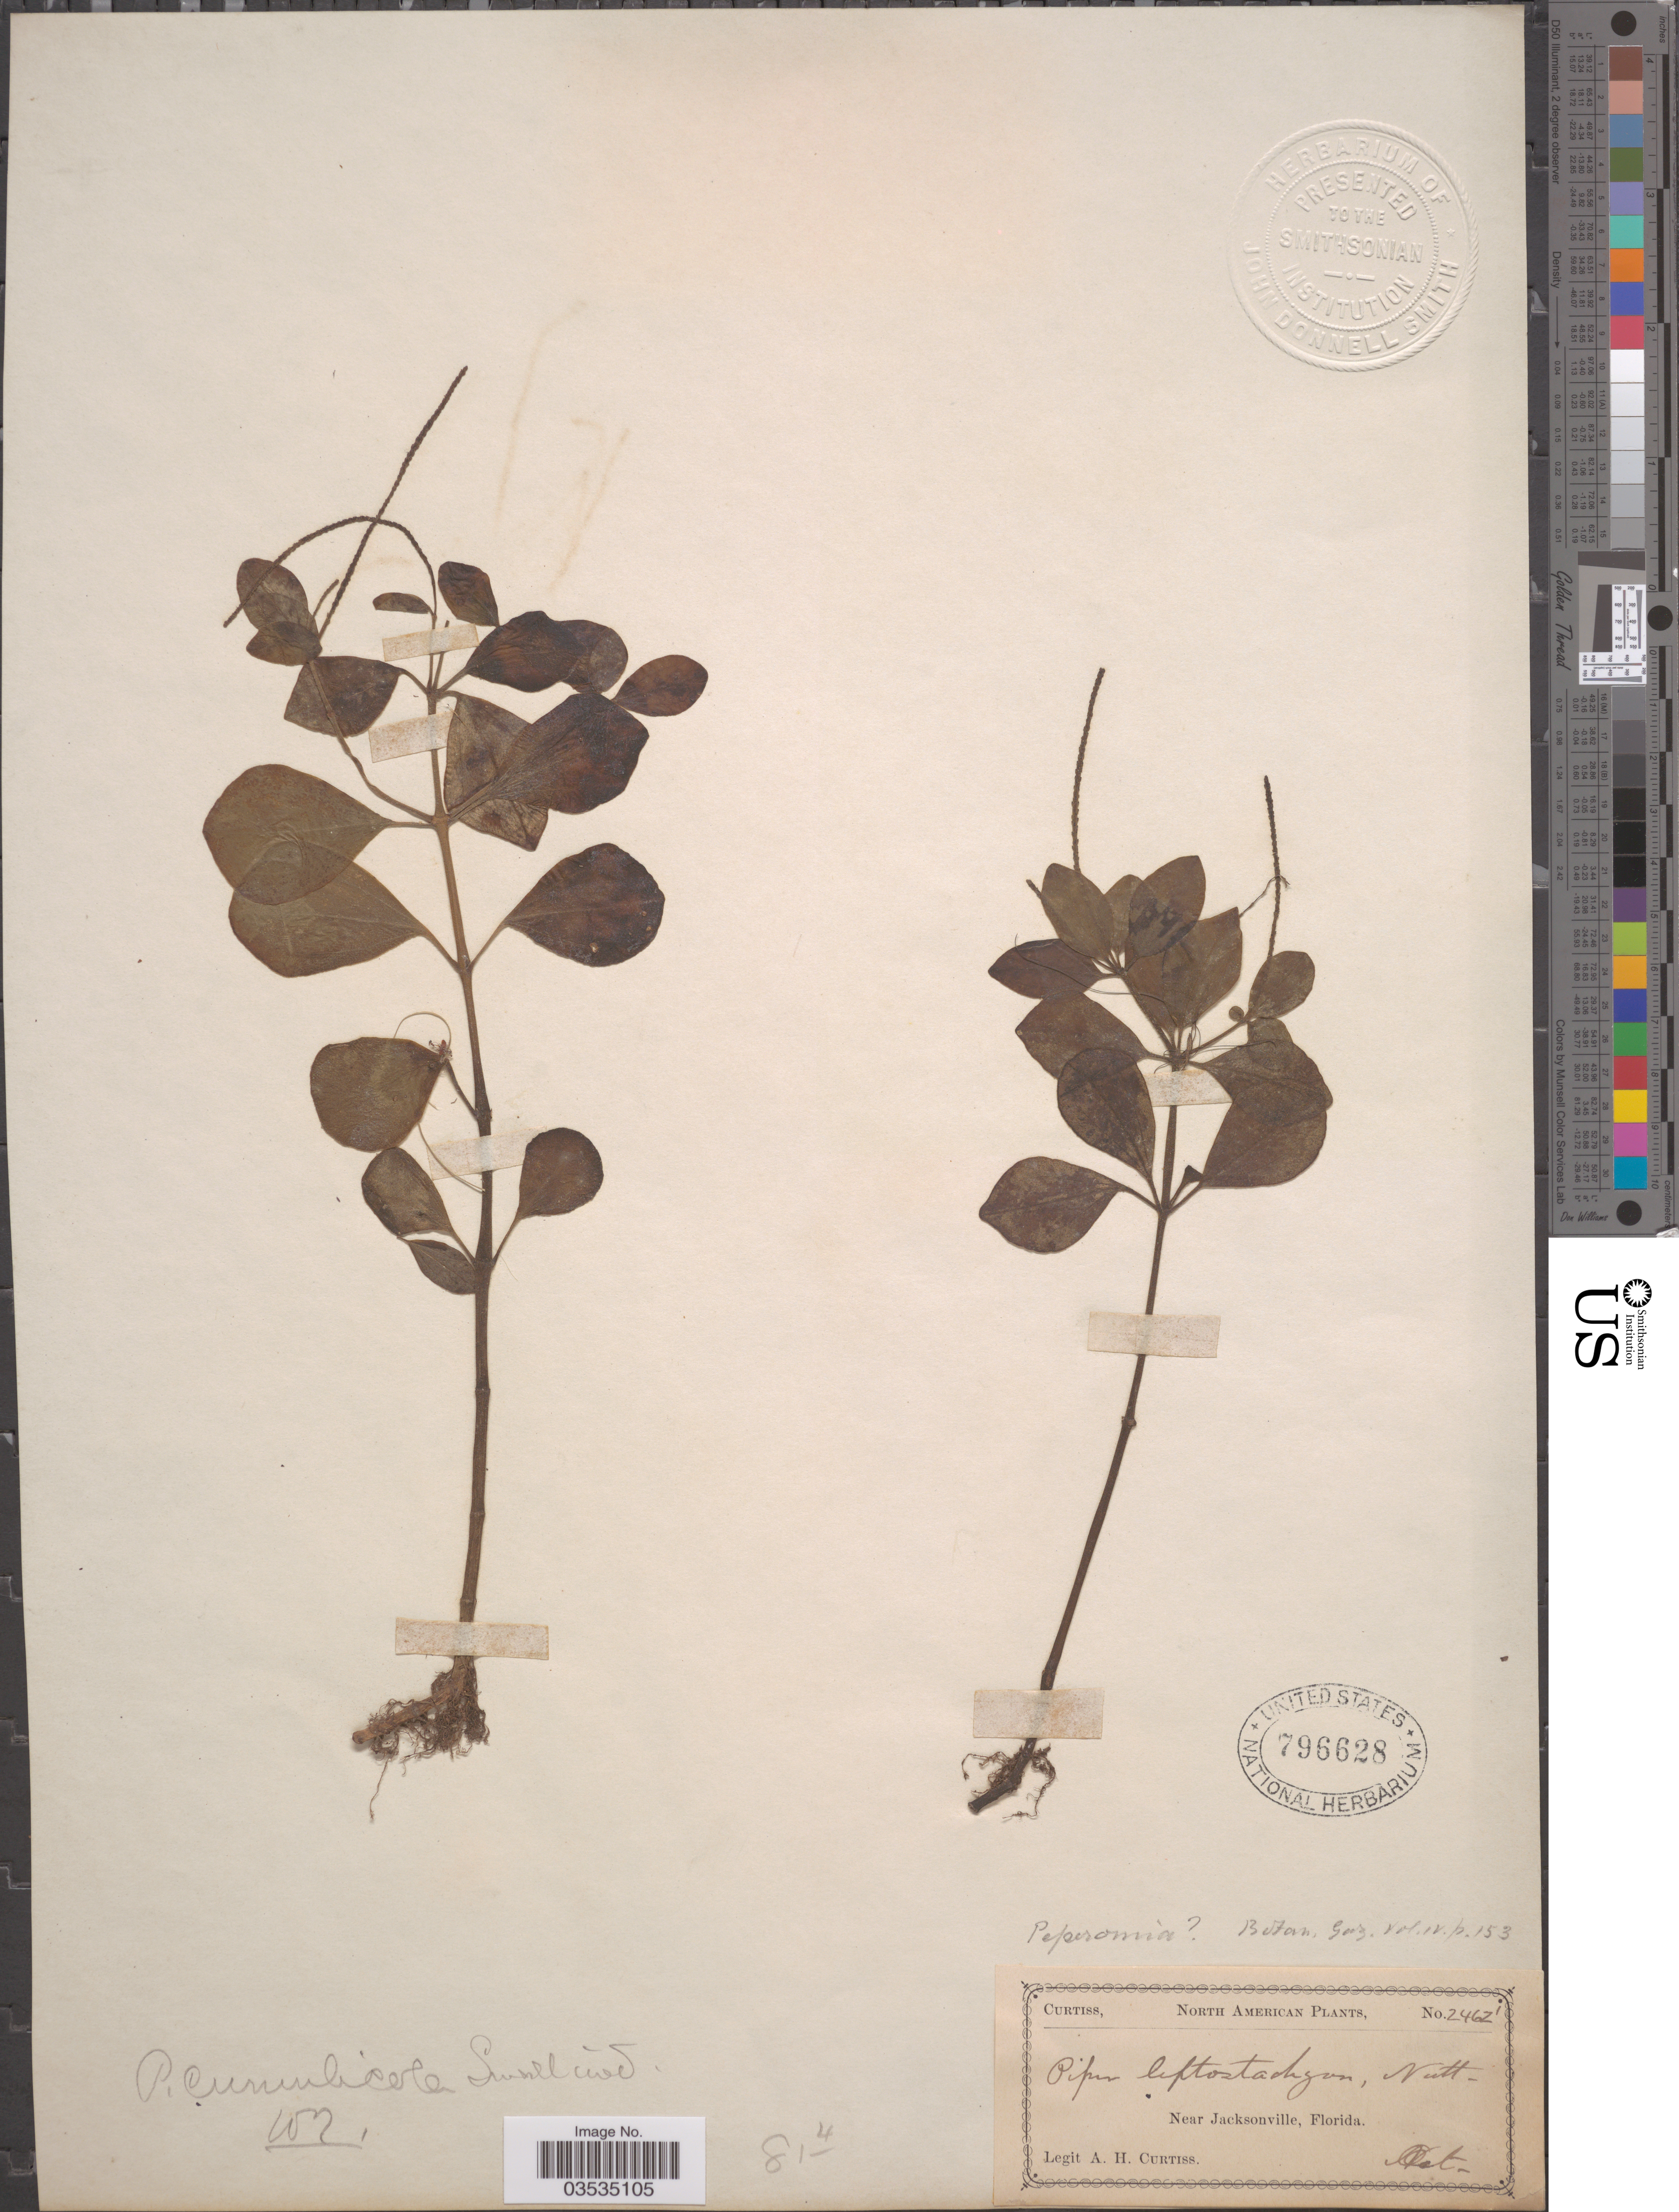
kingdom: Plantae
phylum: Tracheophyta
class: Magnoliopsida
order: Piperales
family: Piperaceae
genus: Peperomia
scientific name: Peperomia humilis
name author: (Vahl) A. Dietr.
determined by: Jiménez, José Estaban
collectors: A. H. Curtiss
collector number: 2462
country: United States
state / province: Florida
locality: North American. Near Jacksonville.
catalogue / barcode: US 796628